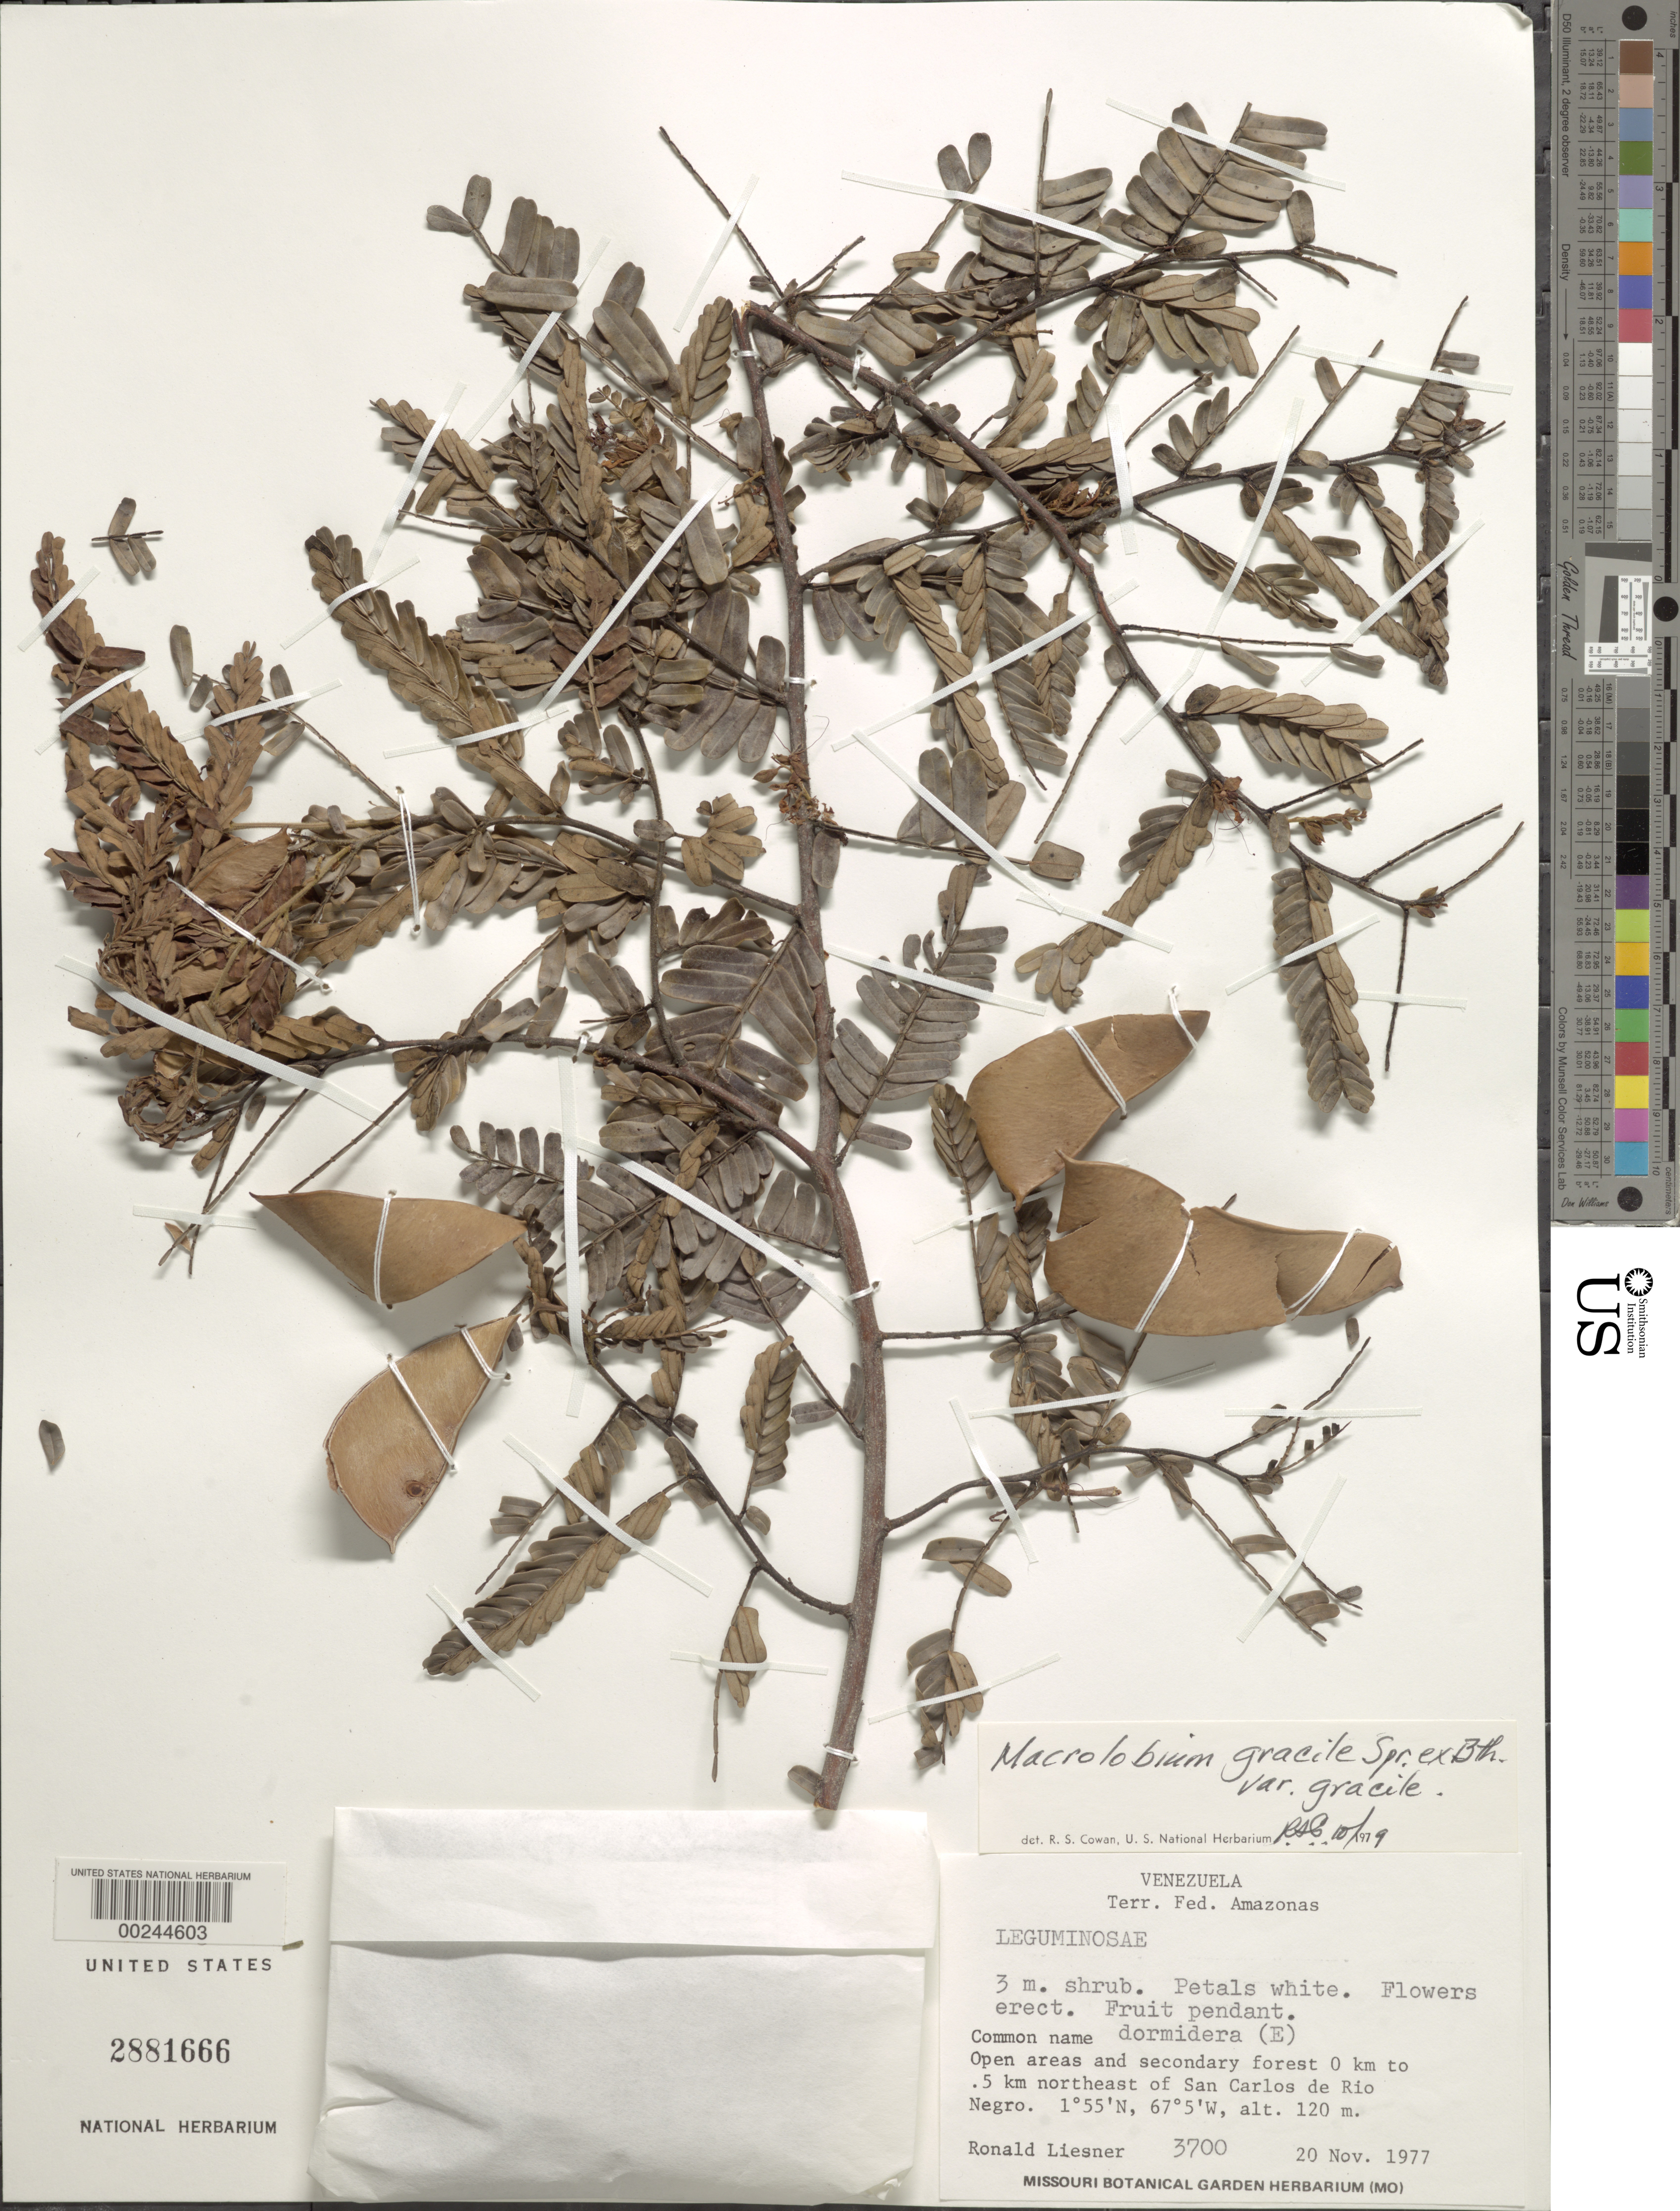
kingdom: Plantae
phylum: Tracheophyta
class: Magnoliopsida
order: Fabales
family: Fabaceae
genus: Macrolobium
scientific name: Macrolobium gracile var. gracile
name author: Spruce ex Benth.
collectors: R. L. Liesner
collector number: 3700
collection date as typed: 20 Nov 1977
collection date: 1977-11-20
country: Venezuela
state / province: Amazonas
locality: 0 km to 0.5 km NE of San Carlos de Rio Negro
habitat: Open areas and secondary forest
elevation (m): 300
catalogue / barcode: US 2881666